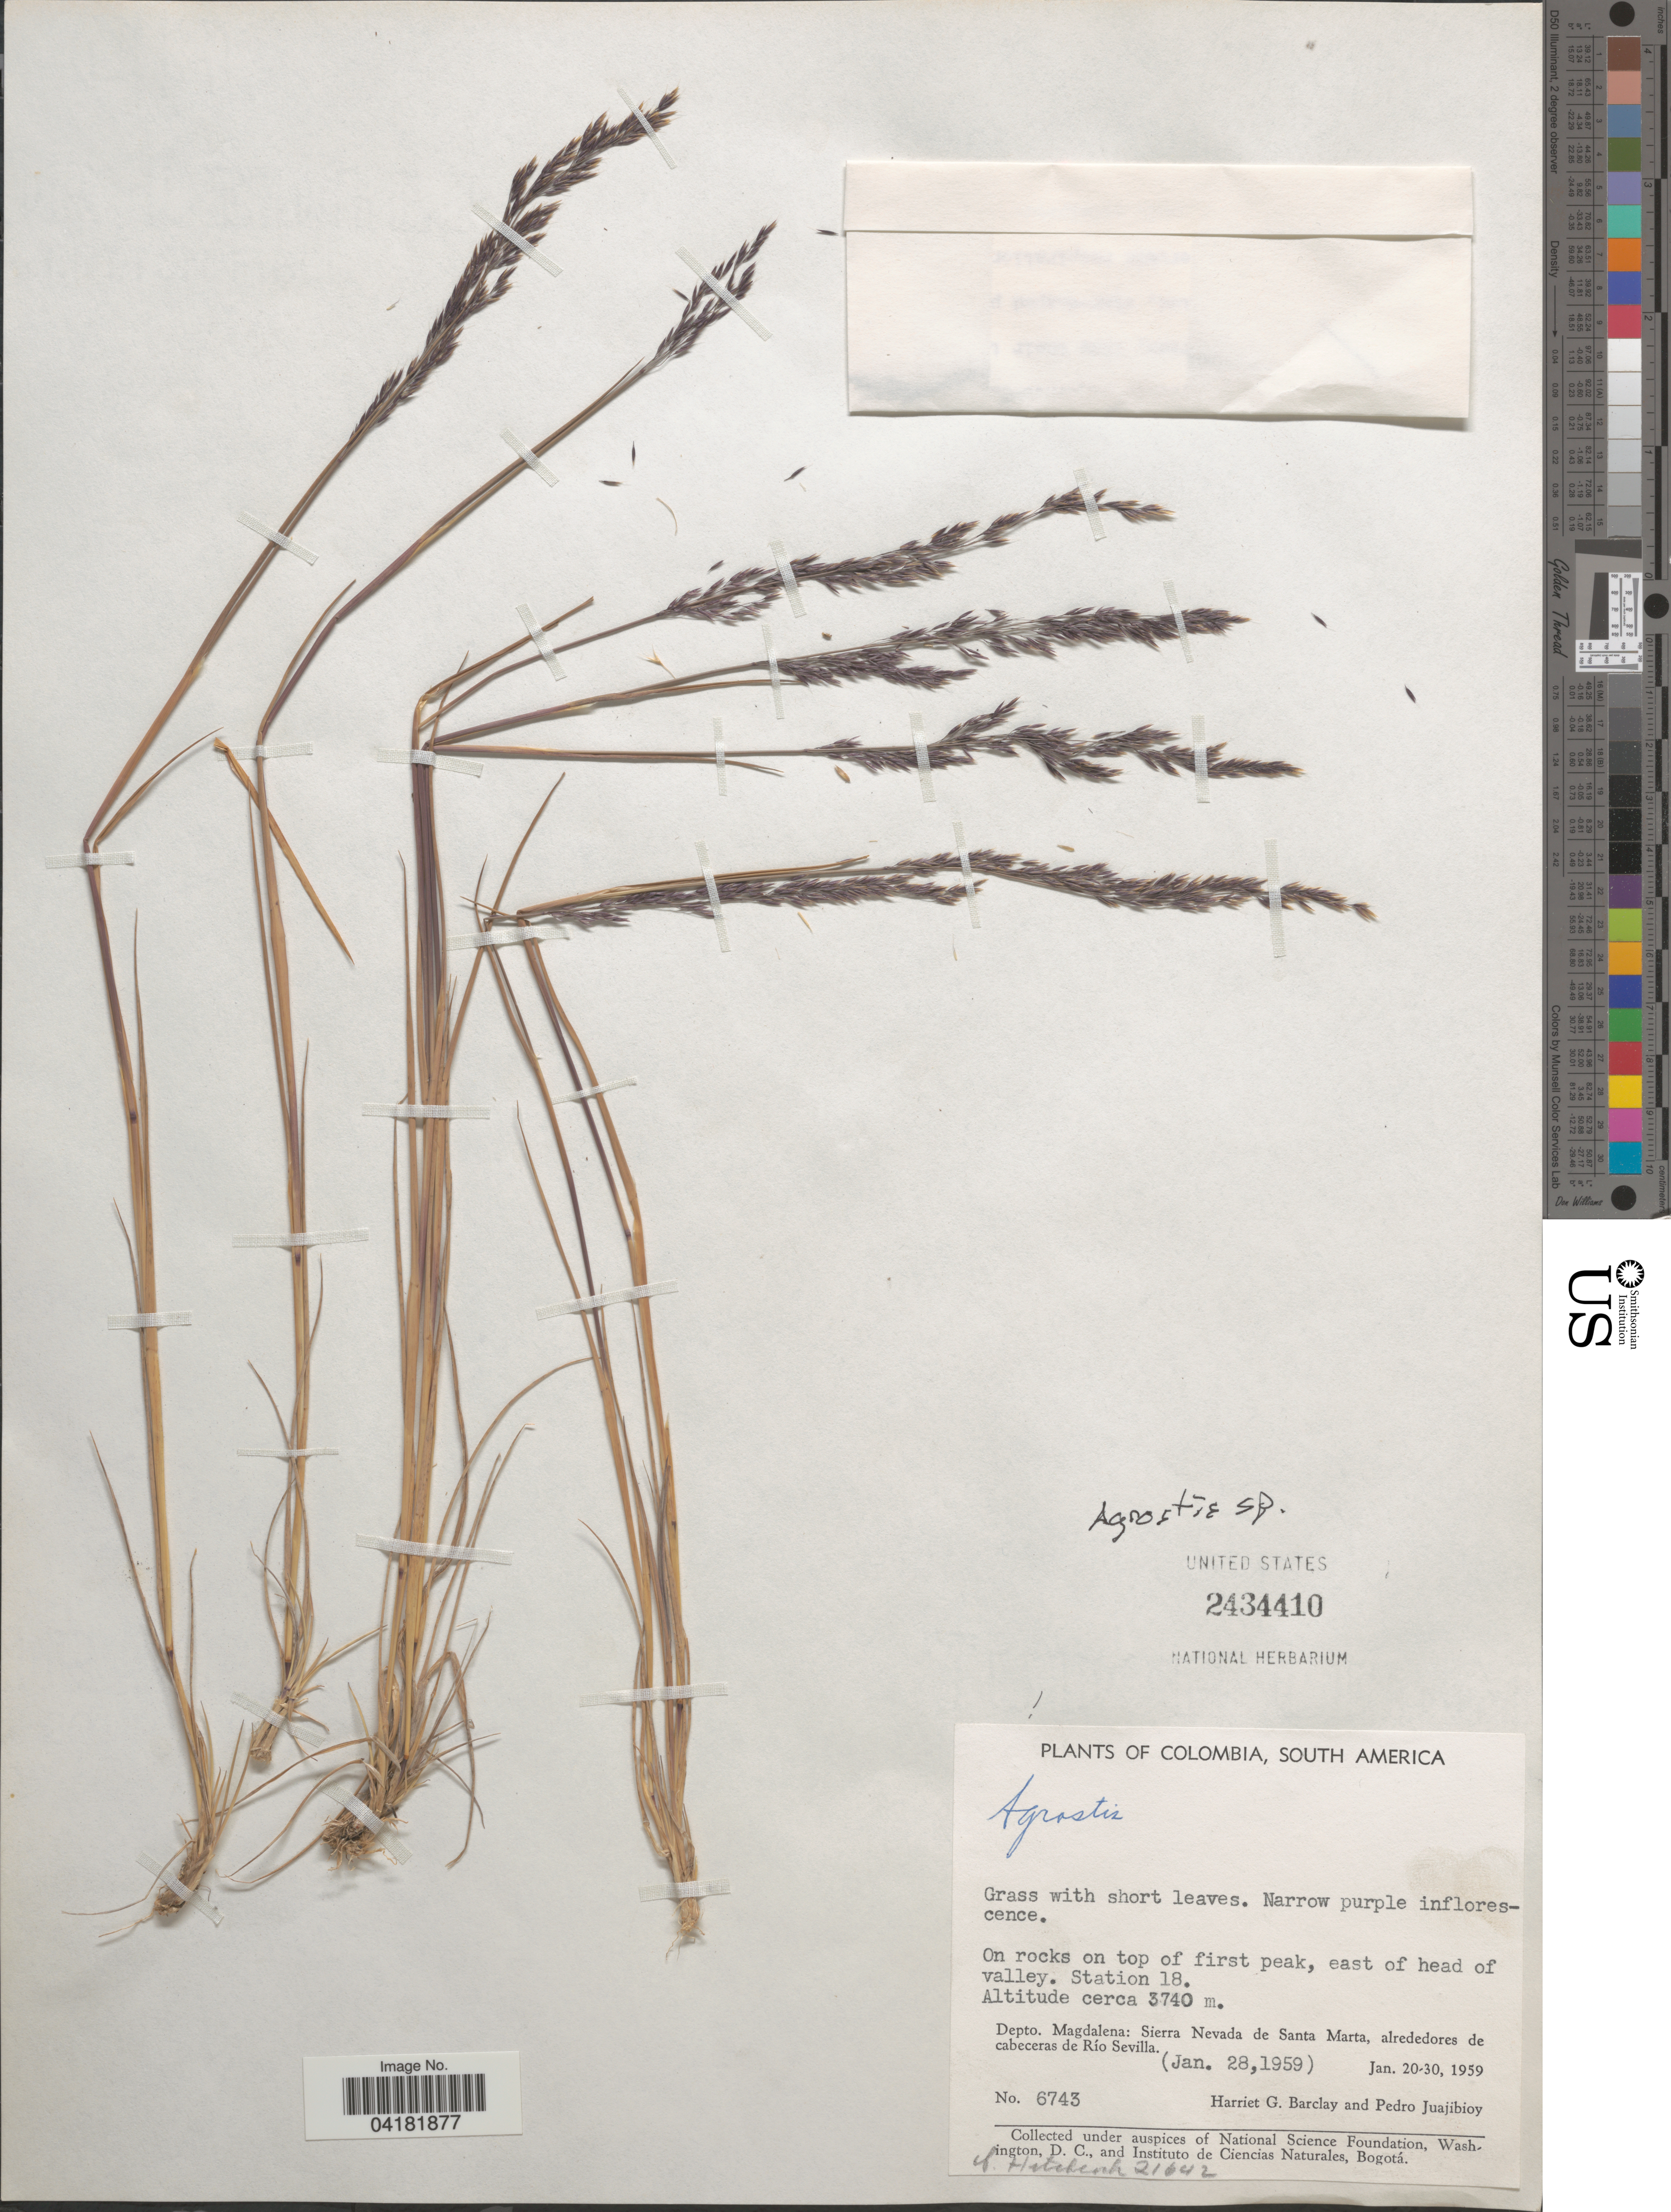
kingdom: Plantae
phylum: Tracheophyta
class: Liliopsida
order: Poales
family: Poaceae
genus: Agrostis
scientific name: Agrostis sp.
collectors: H. G. Barclay & P. Juajibioy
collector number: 6743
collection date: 1959-01-28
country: Colombia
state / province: Magdalena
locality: On rocks on top of first peak, east of head of valley. Station 18. Depto. Magdalena: Sierra Nevada de Santa Marta, alrededores de cabeceras de Río Sevilla.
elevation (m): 3740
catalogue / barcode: US 2434410